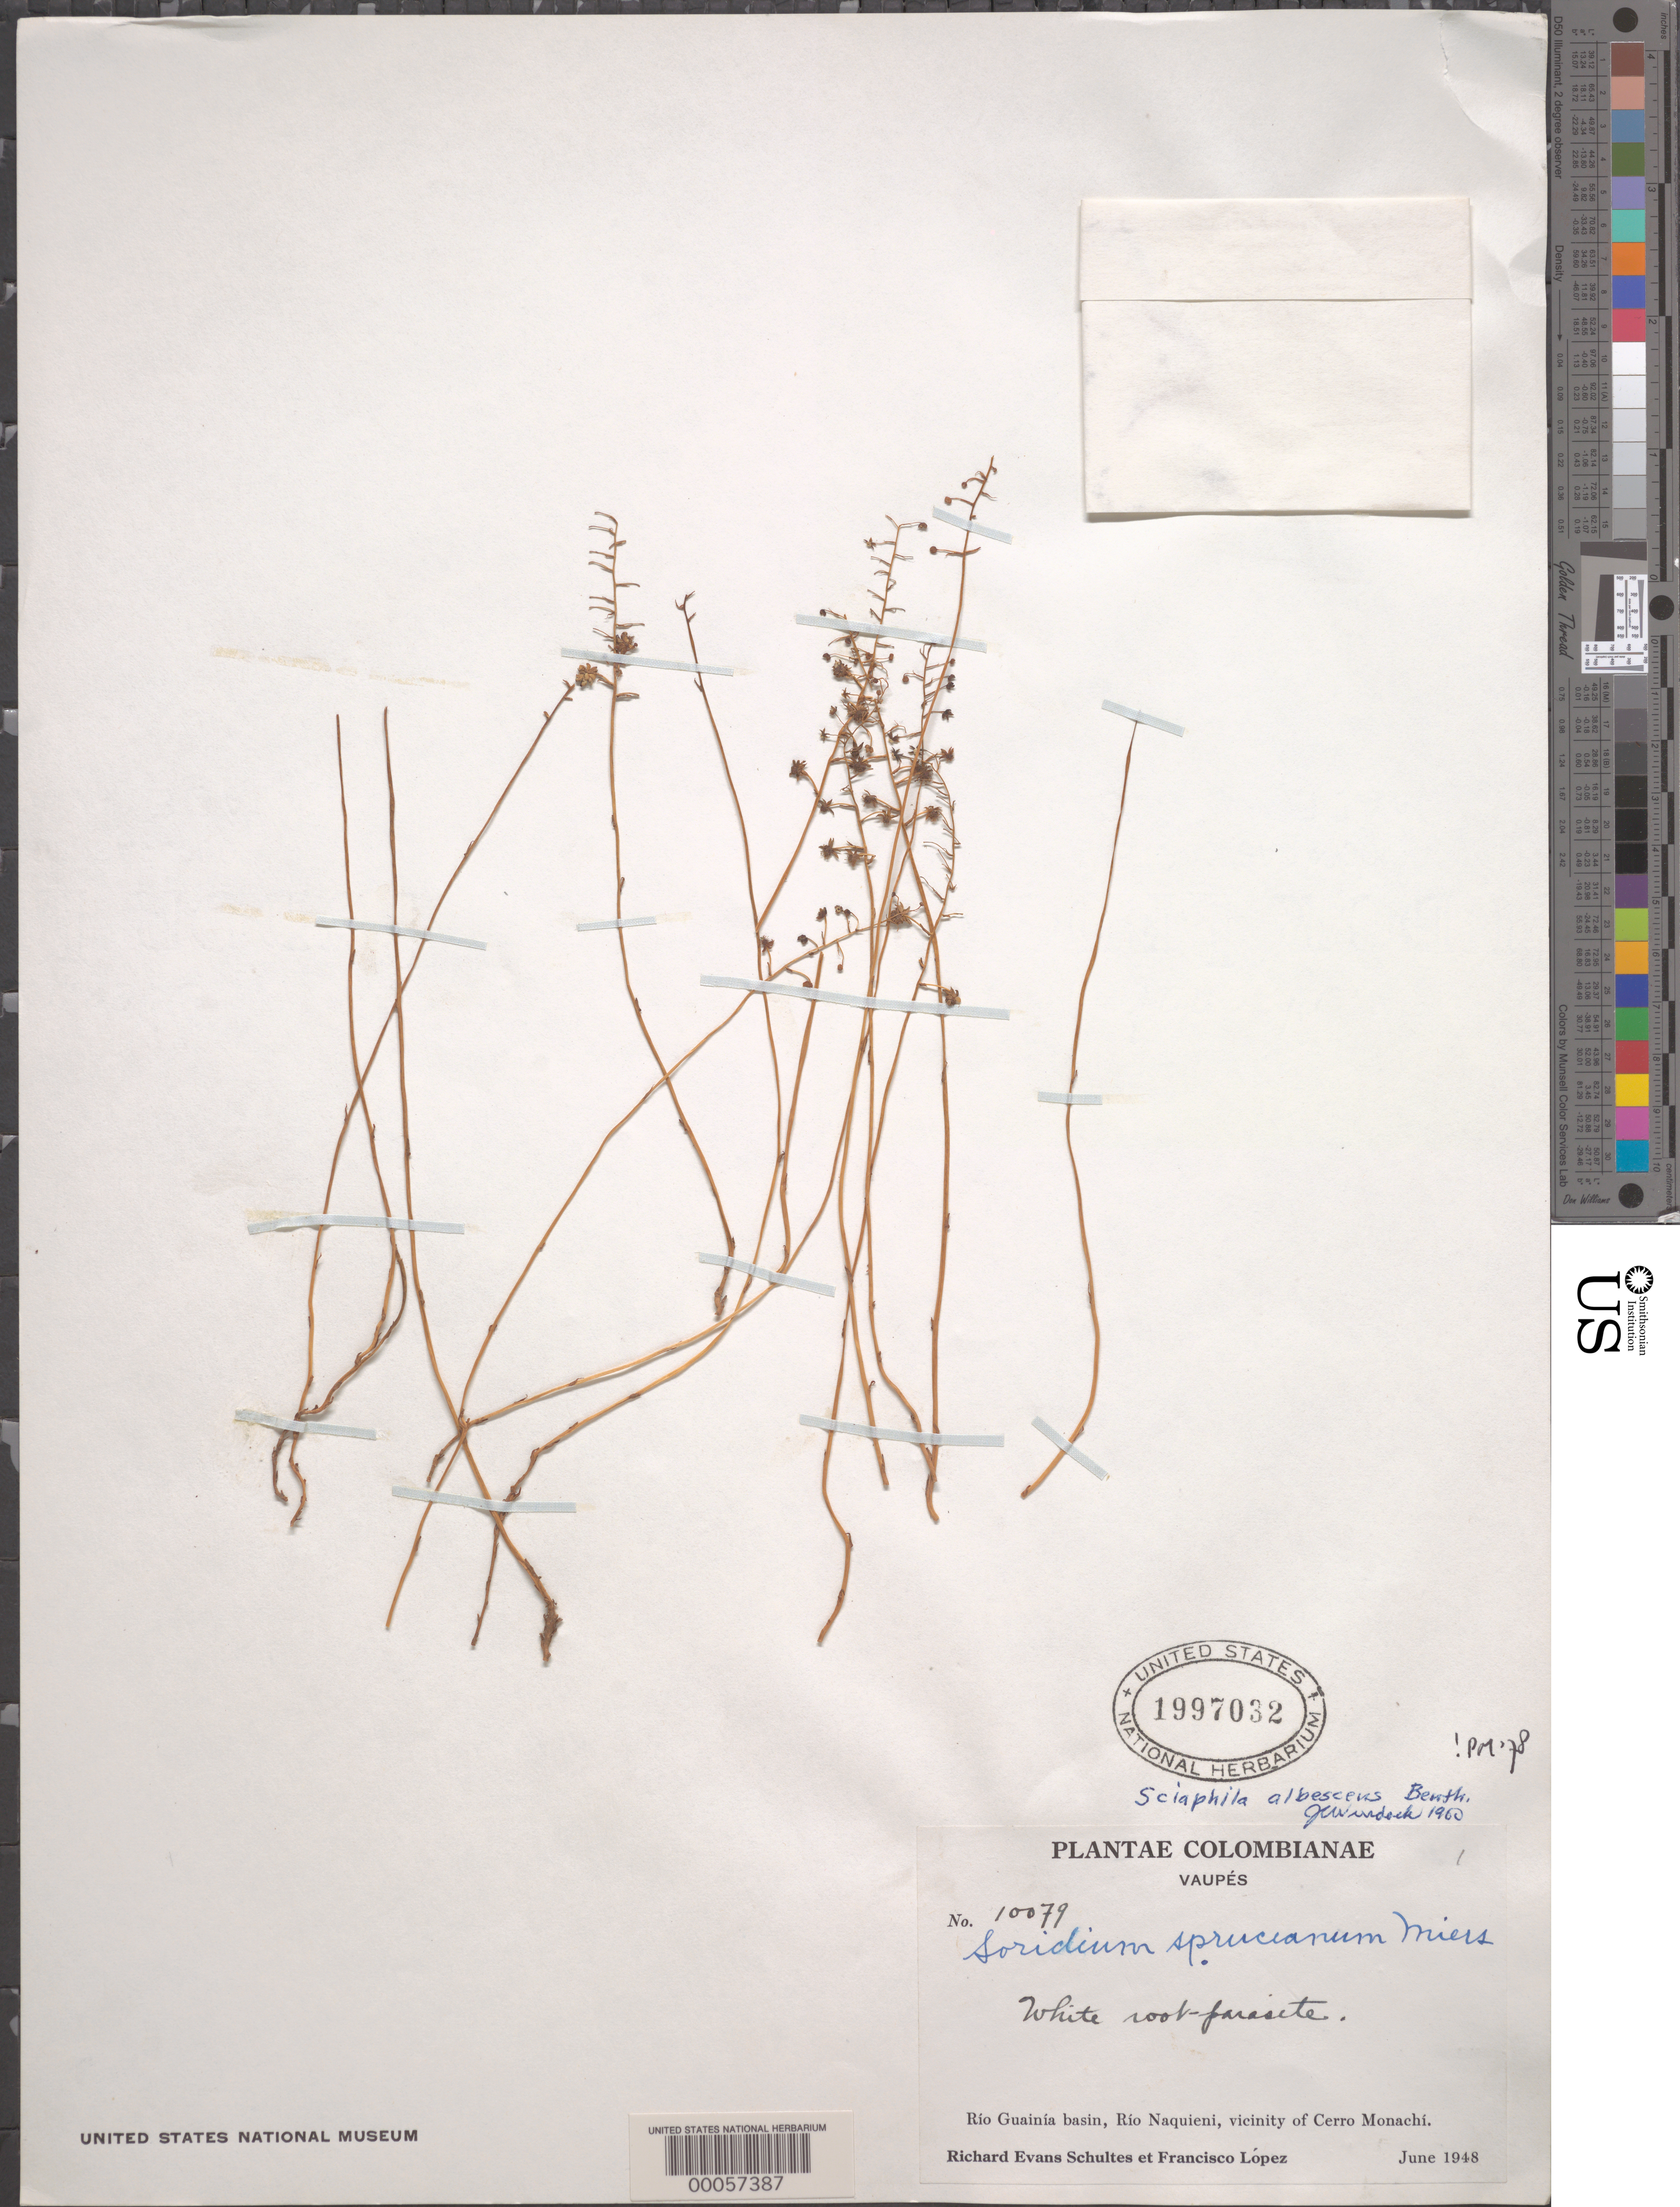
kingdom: Plantae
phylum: Tracheophyta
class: Liliopsida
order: Pandanales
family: Triuridaceae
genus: Sciaphila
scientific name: Sciaphila albescens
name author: Benth.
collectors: R. E. Schultes & F. Lopéz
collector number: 10079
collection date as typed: Jun 1948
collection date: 1948-06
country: Colombia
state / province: Vaupés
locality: Rio Guainia Basin, Rio Naquieni, vicinity of Cerro Monachi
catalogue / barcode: US 1997032